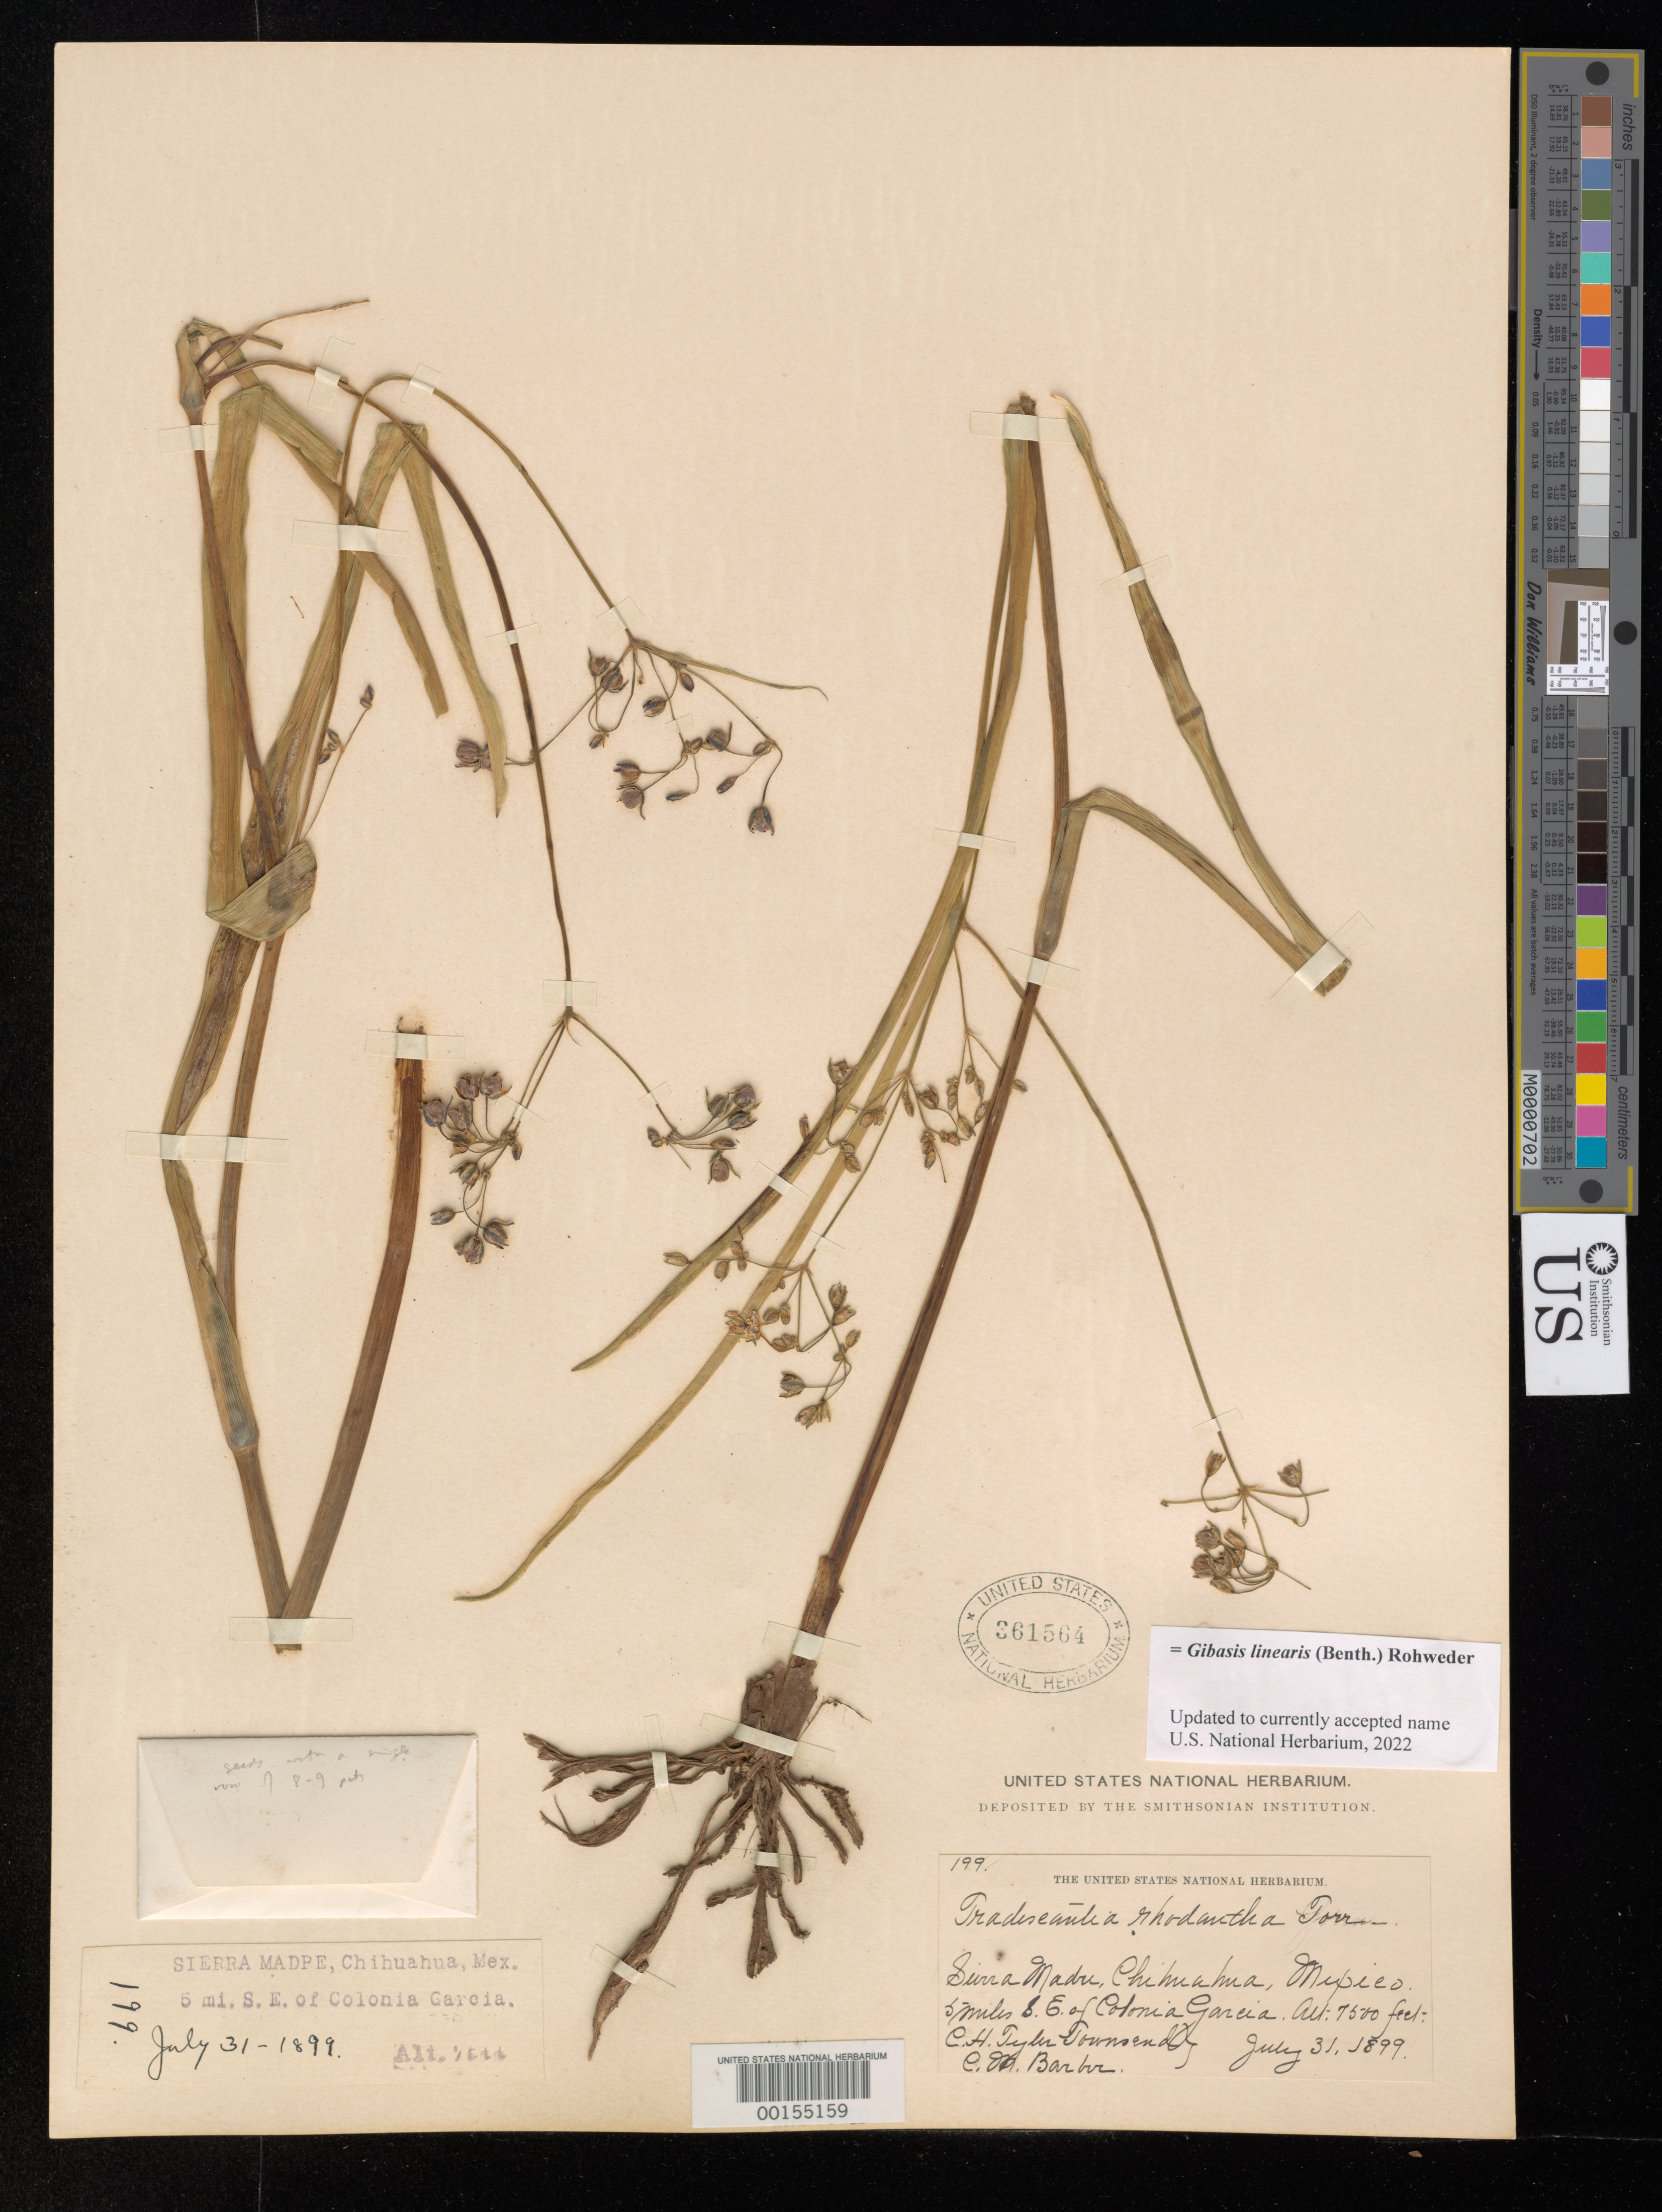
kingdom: Plantae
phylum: Tracheophyta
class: Liliopsida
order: Commelinales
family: Commelinaceae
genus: Gibasis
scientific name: Gibasis linearis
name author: (Benth.) Rohweder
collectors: C. H. T. Townsend & C. Barber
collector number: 199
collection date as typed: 31 Jul 1899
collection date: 1899-07-31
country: Mexico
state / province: Chihuahua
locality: Sierra Madre, SE of Colonia Garcia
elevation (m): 2288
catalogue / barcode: US 361564